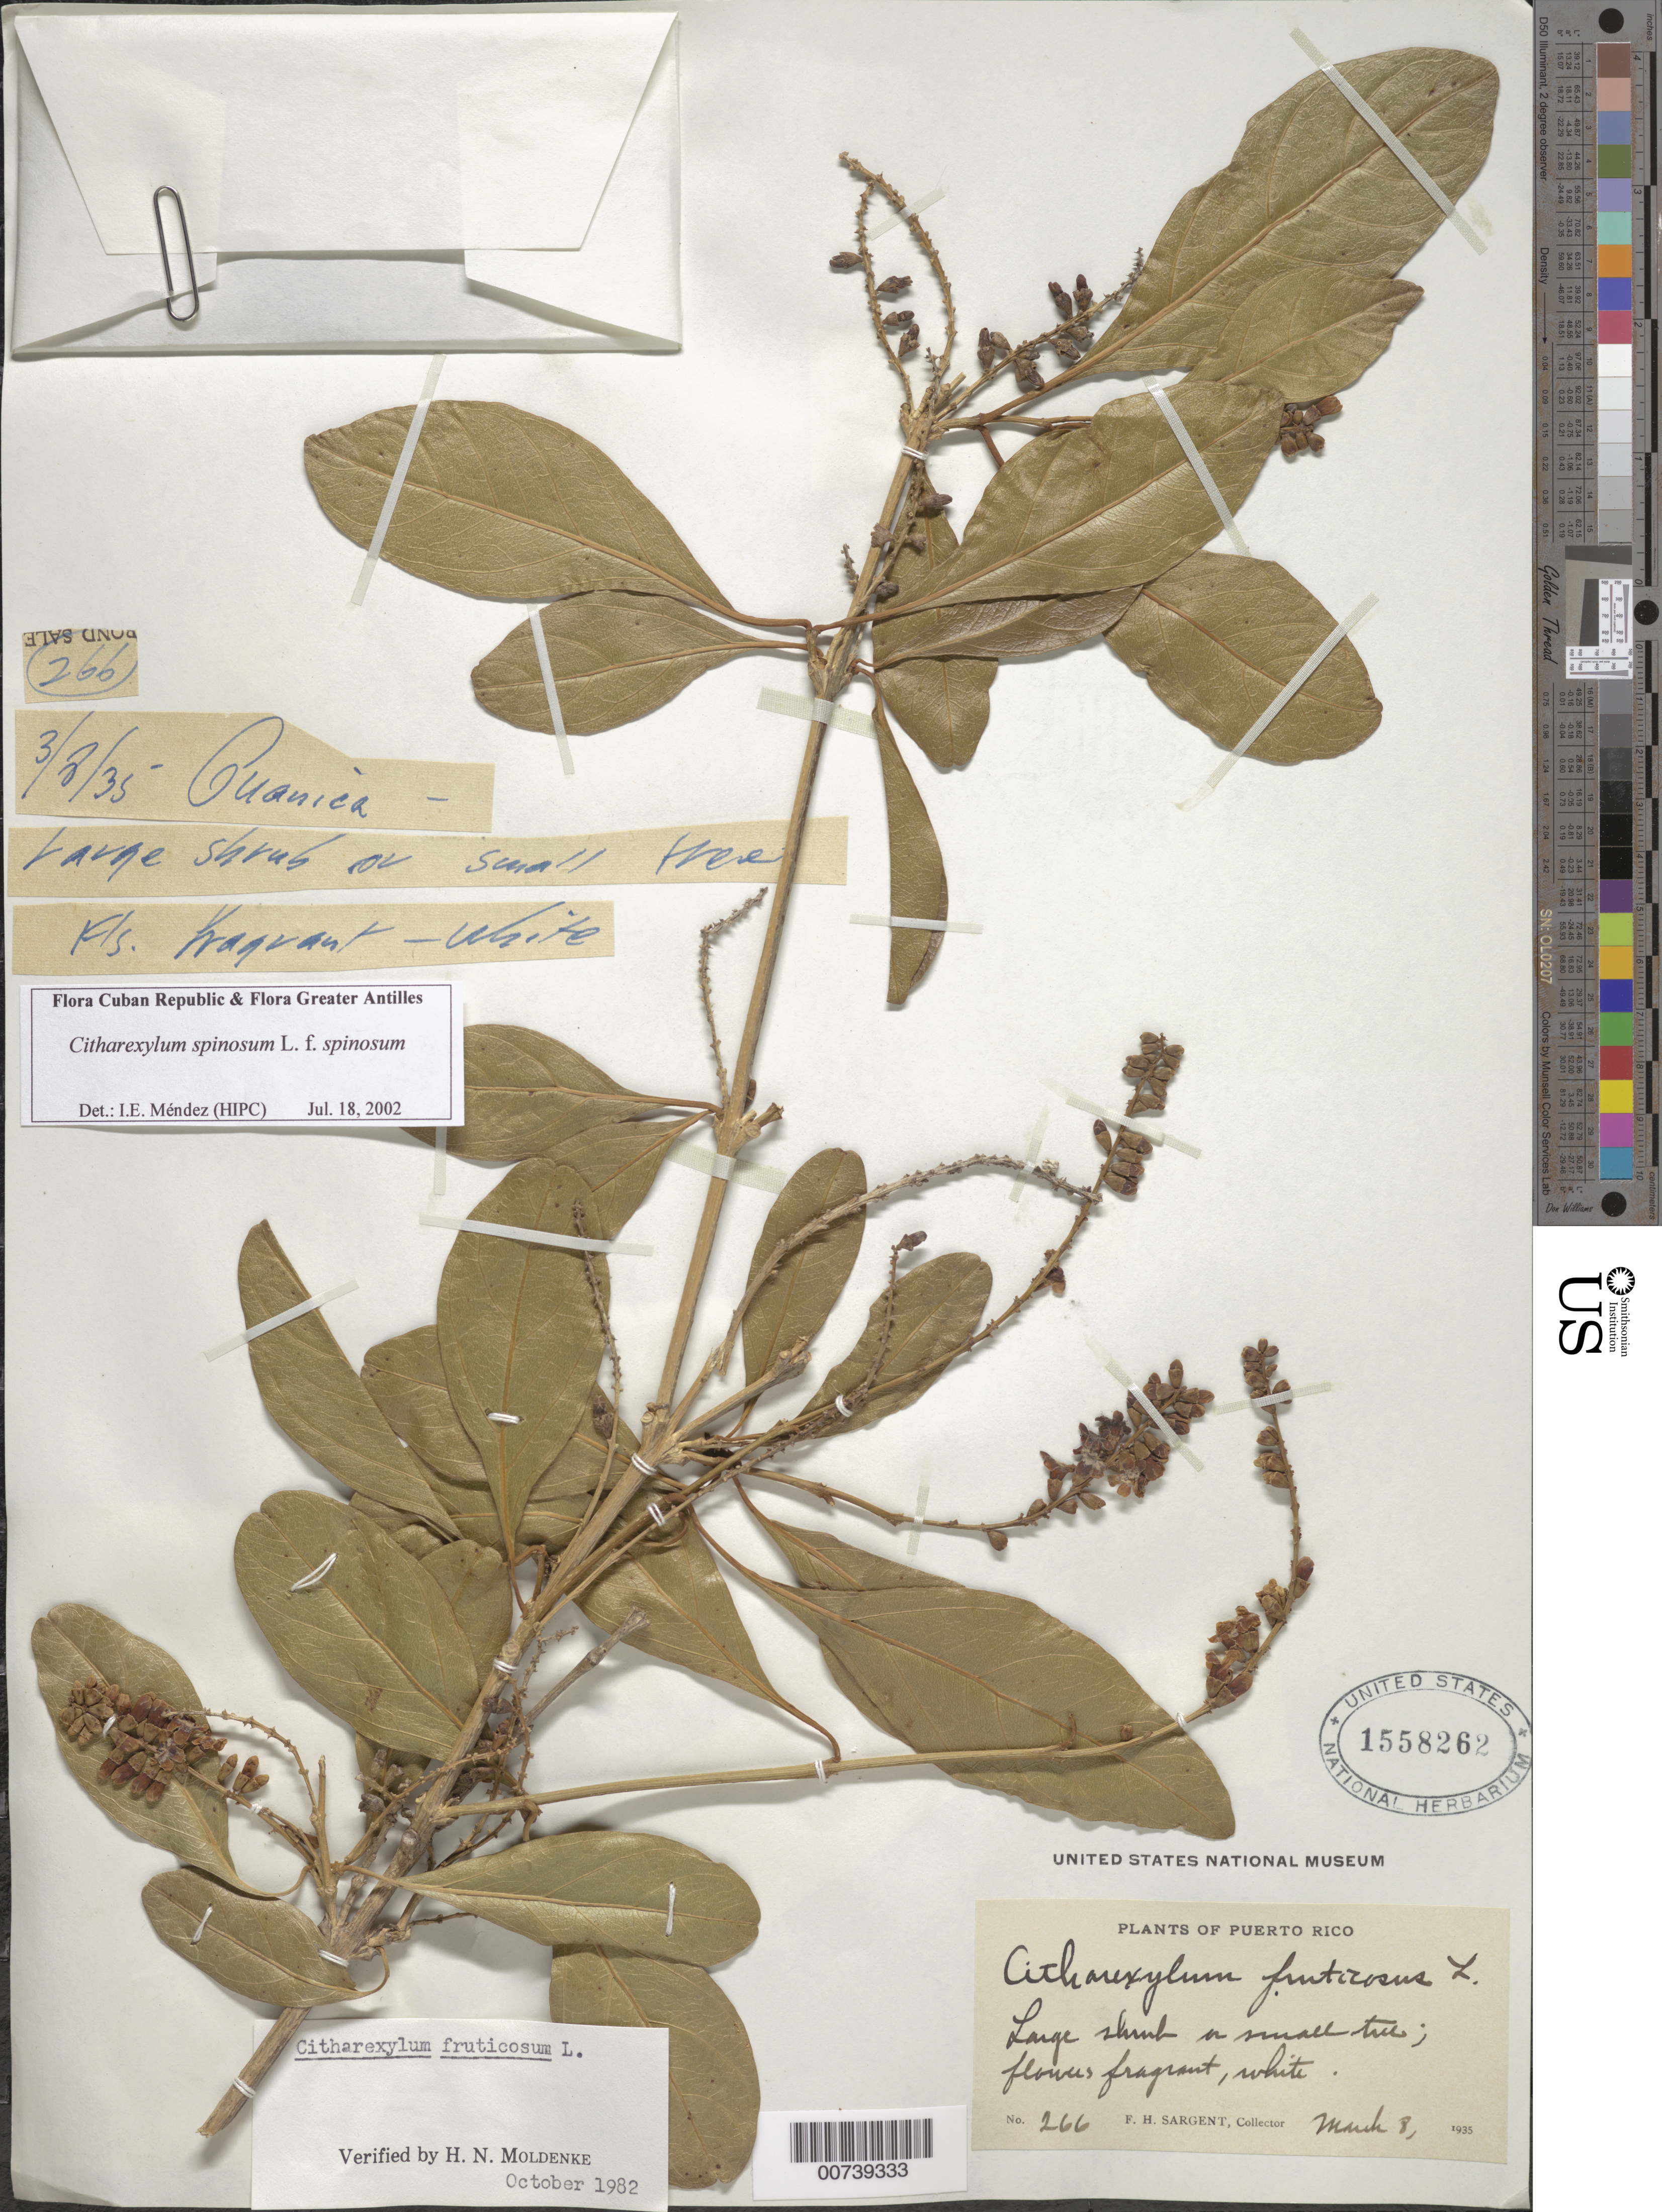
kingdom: Plantae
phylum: Tracheophyta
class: Magnoliopsida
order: Lamiales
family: Verbenaceae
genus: Citharexylum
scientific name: Citharexylum spinosum f. spinosum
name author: L.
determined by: Méndez, Isidro E., (HIPC)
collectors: F. H. Sargent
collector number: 266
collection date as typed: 08 Mar 1935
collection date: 1935-03-08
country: Puerto Rico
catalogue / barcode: US 1558262